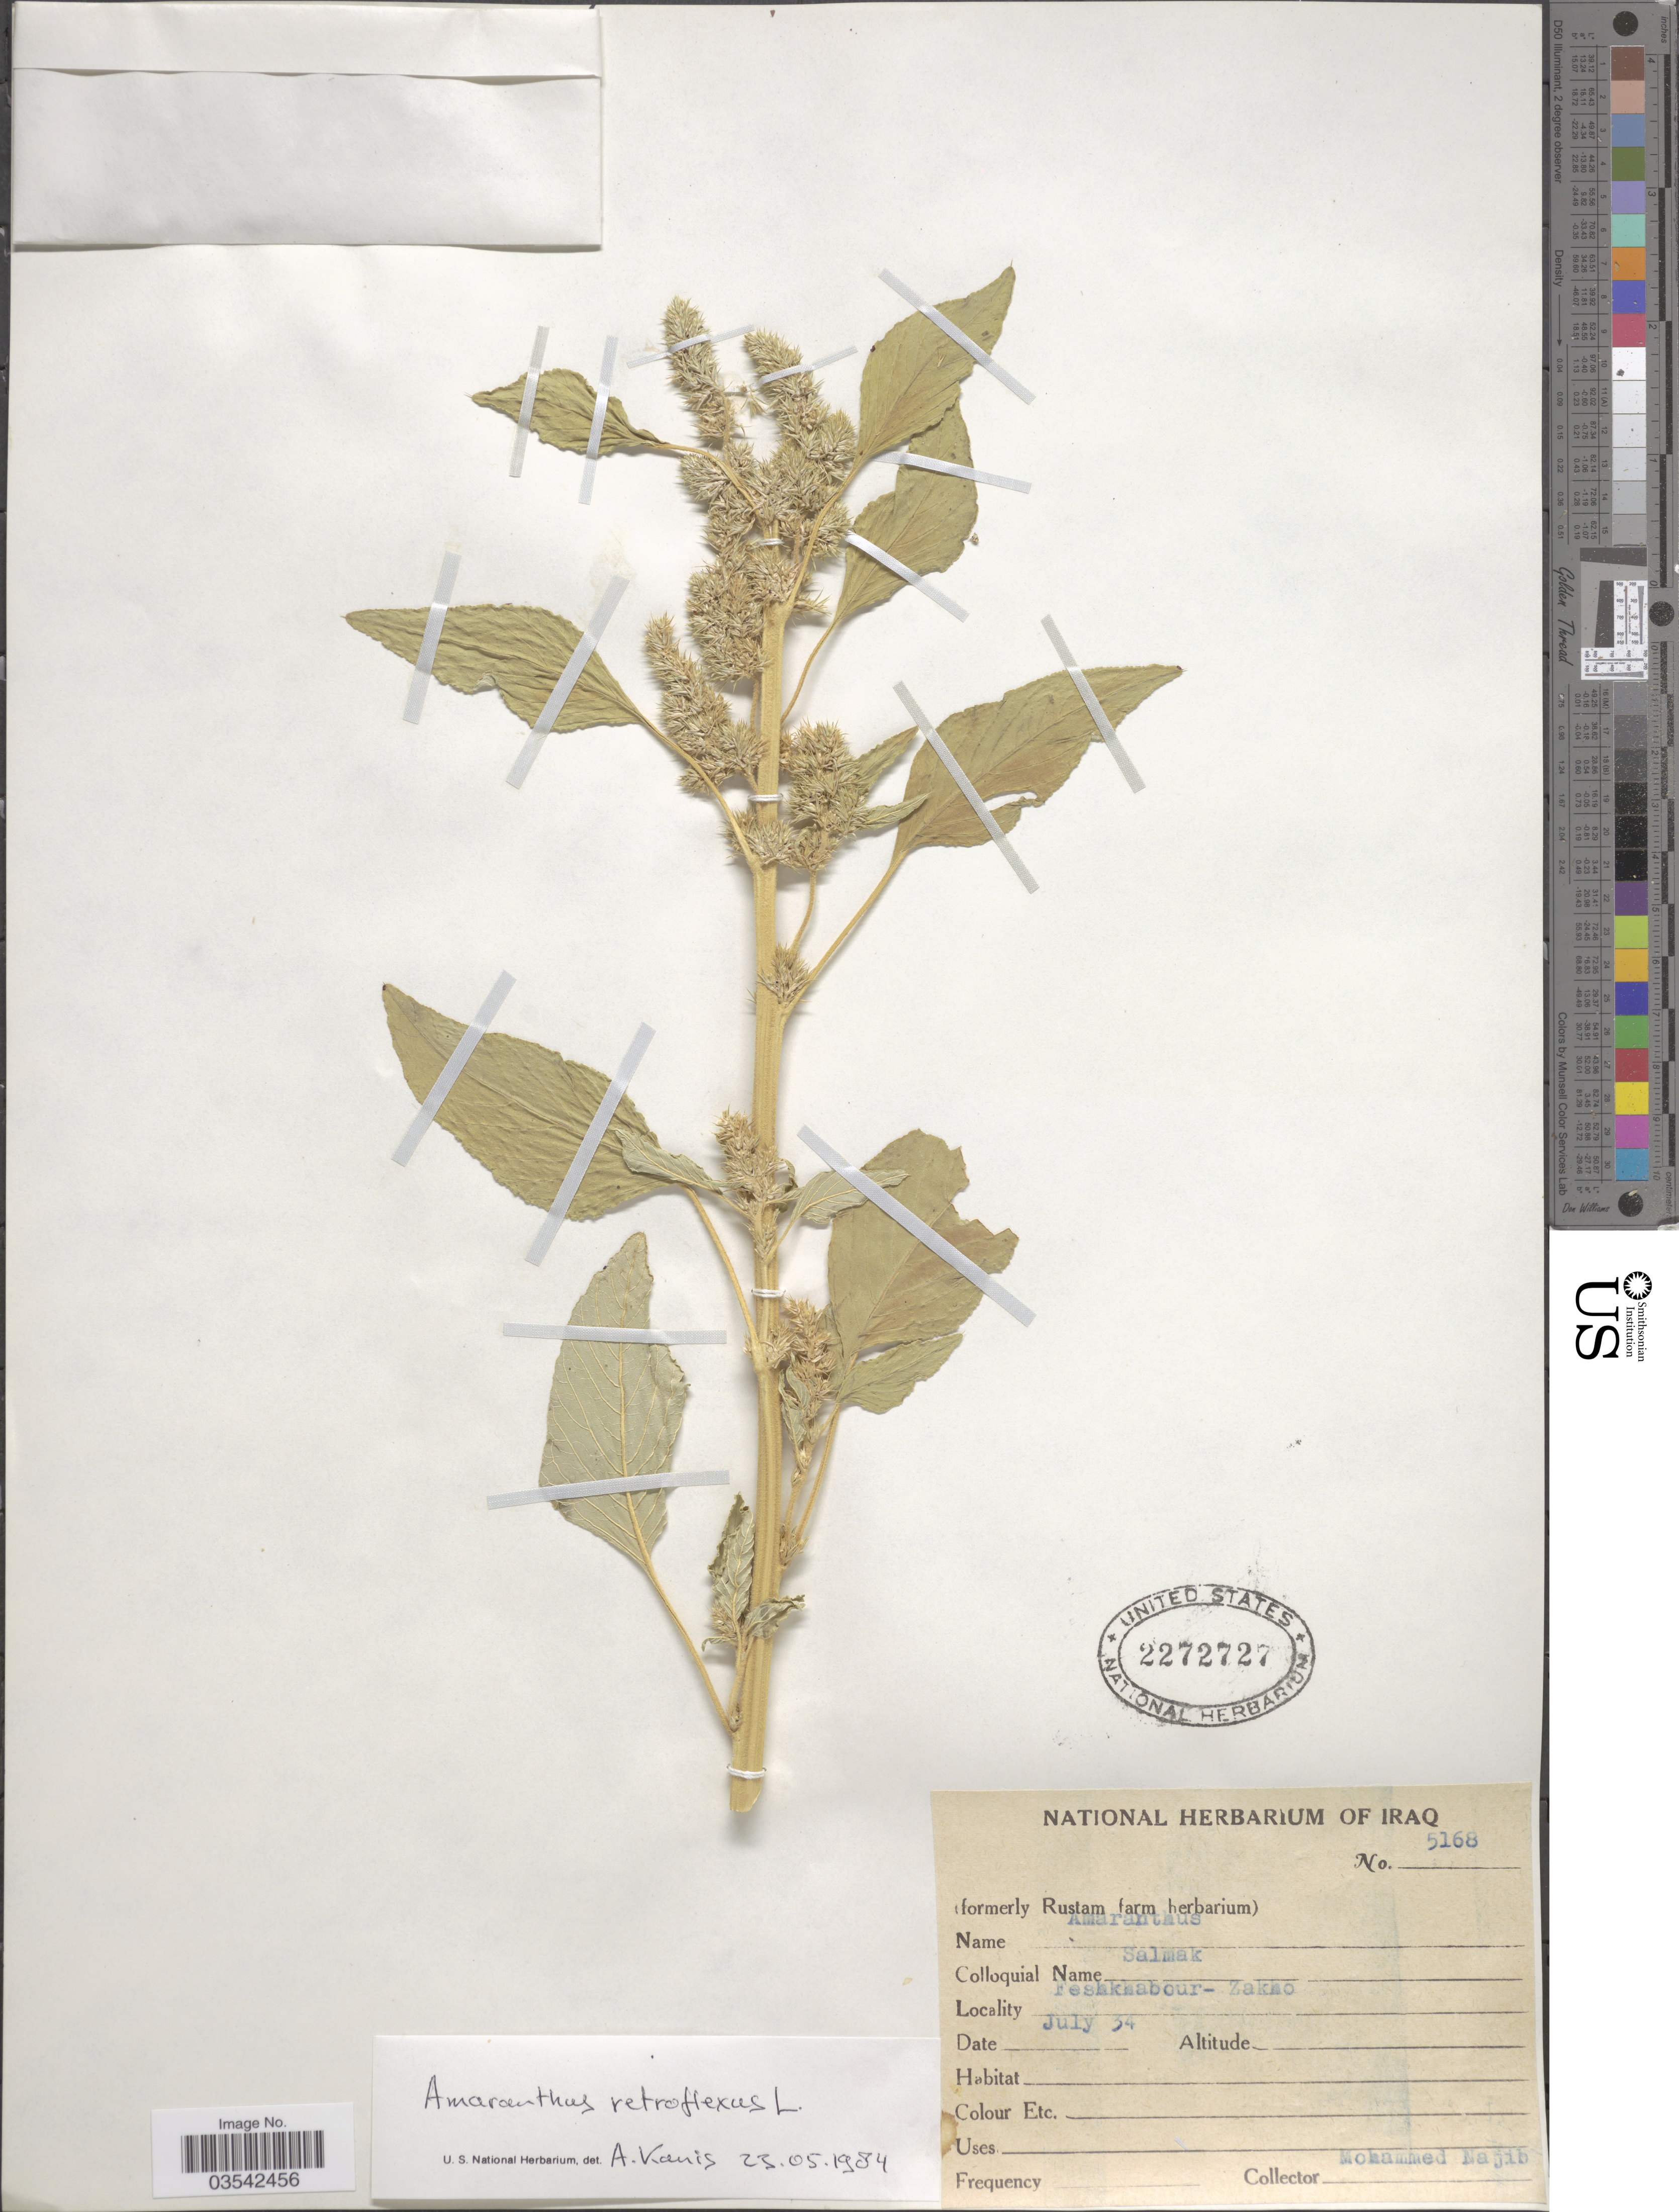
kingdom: Plantae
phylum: Tracheophyta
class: Magnoliopsida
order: Caryophyllales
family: Amaranthaceae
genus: Amaranthus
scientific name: Amaranthus retroflexus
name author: L.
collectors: M. Najib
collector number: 5168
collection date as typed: Transcribed d/m/y: /7/34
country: Iraq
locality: Feshkhabour - Zakho.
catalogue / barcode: US 2272727